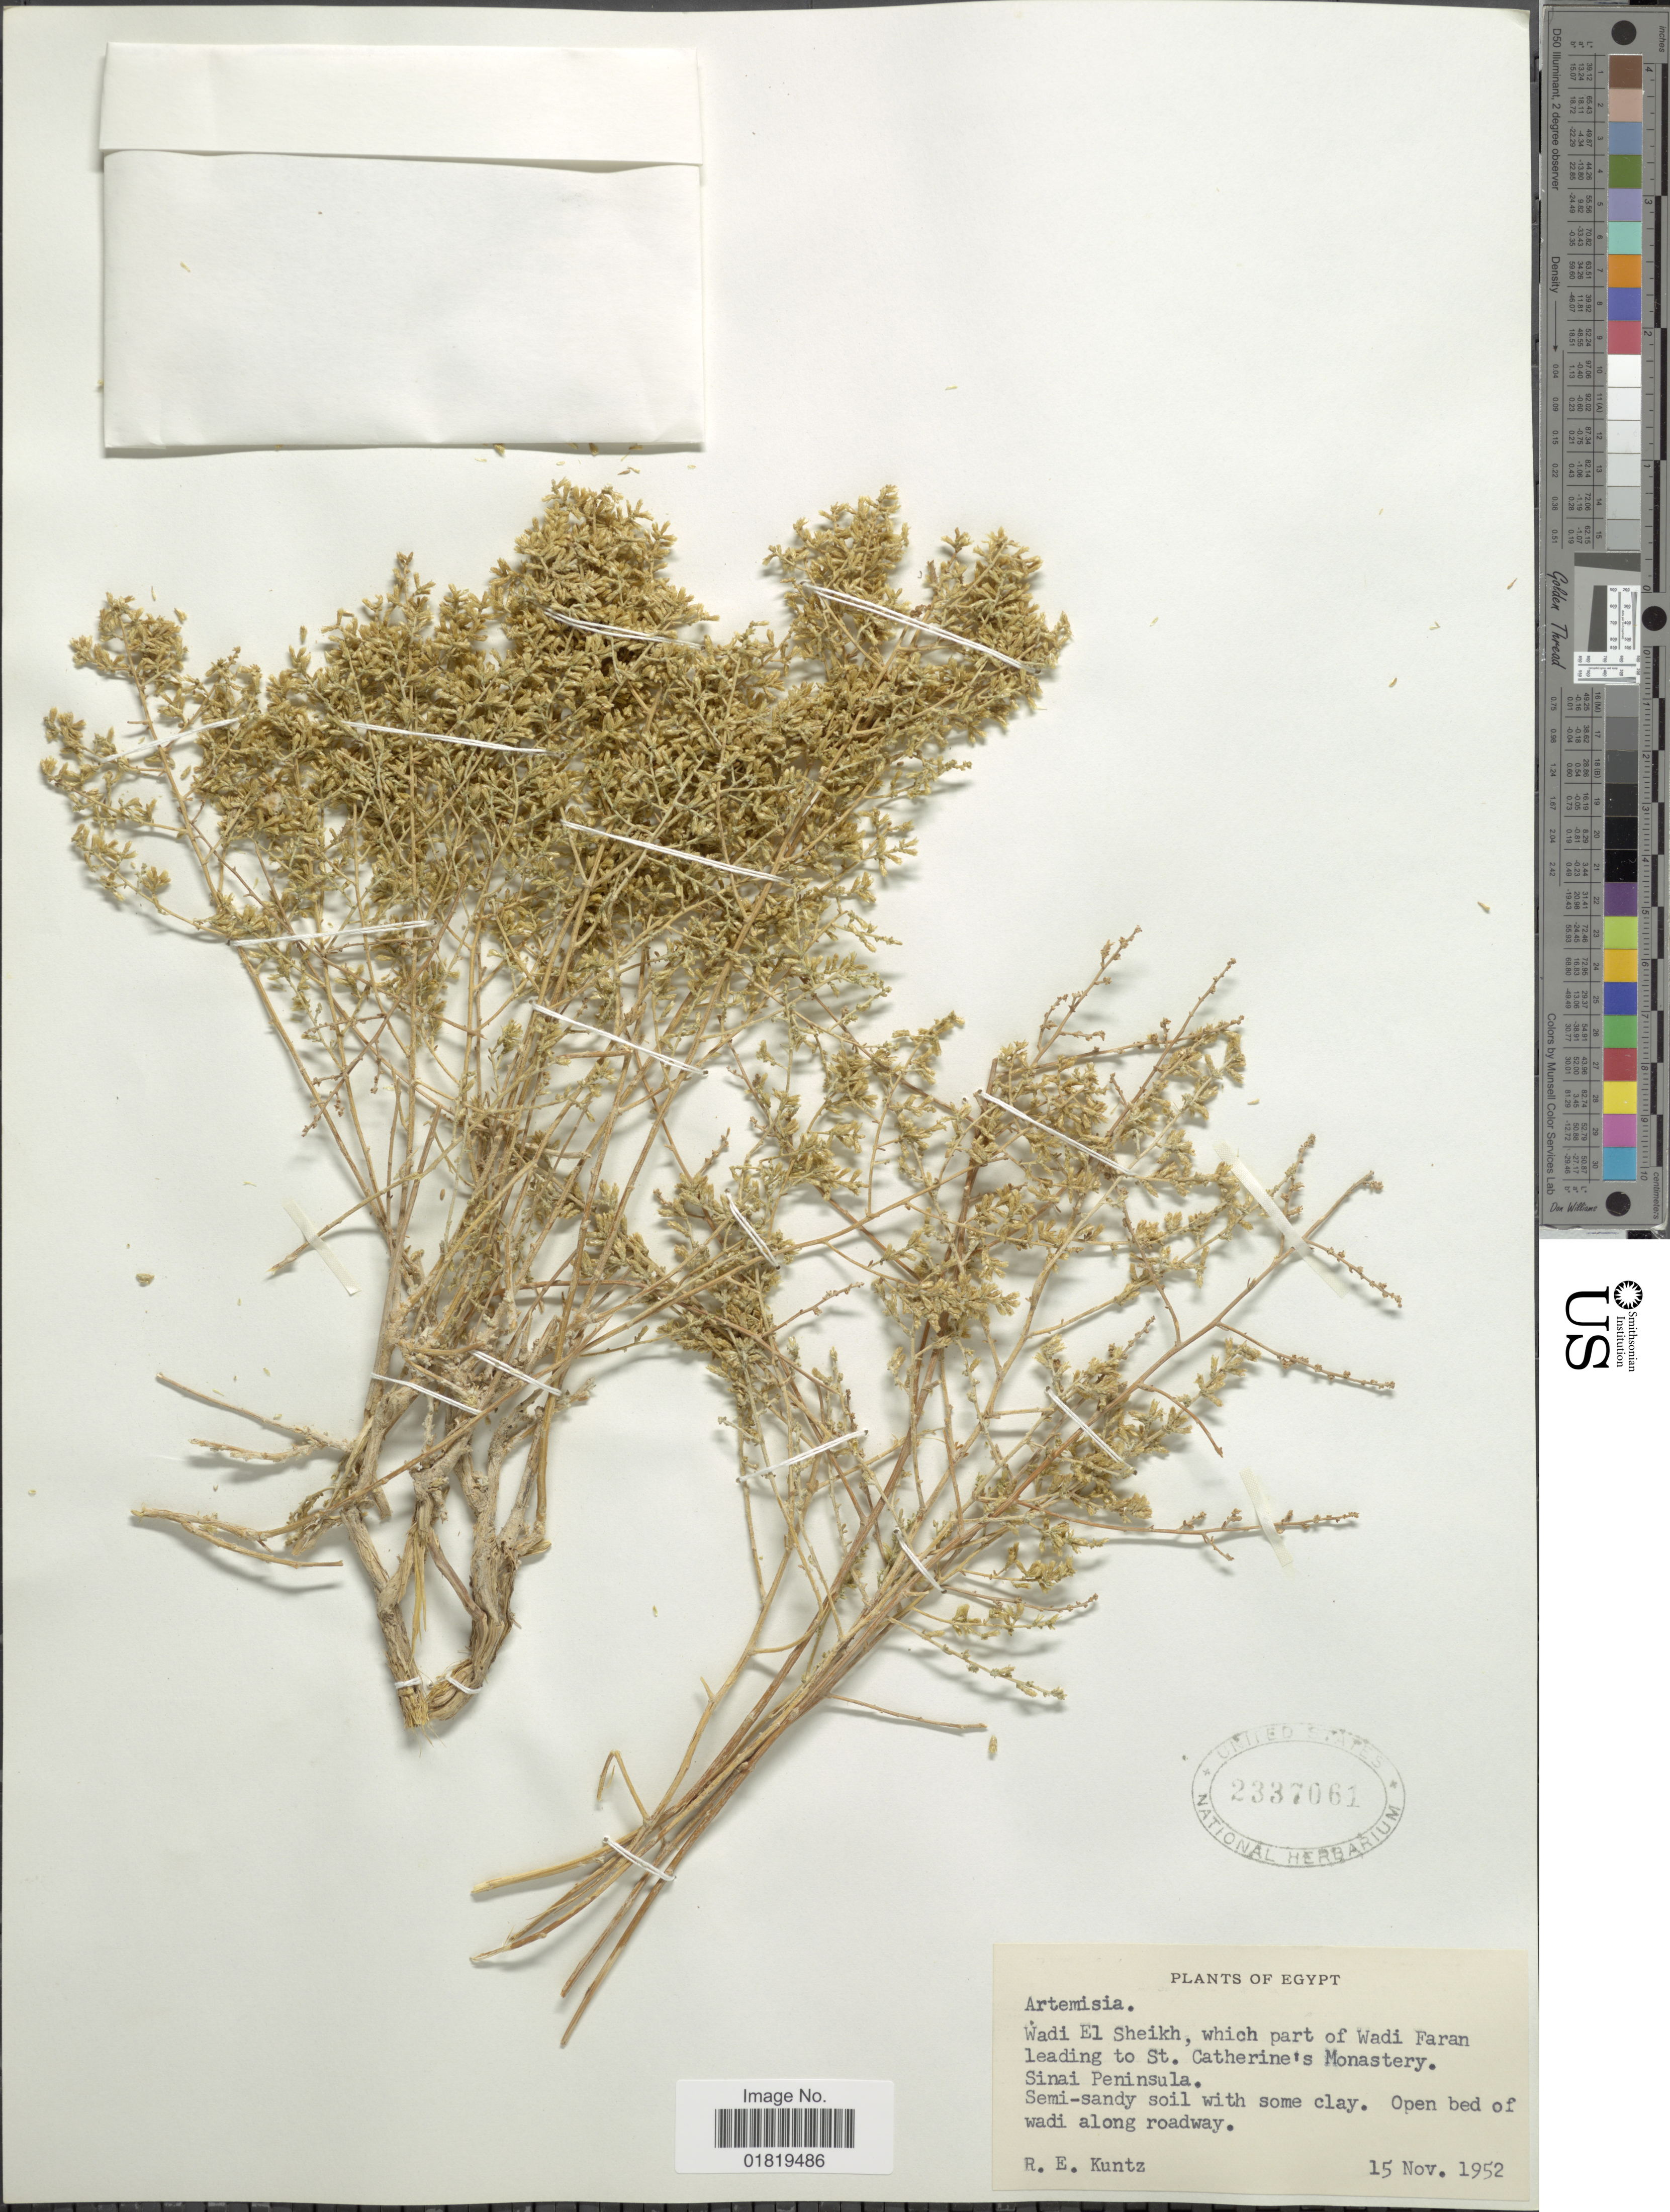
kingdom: Plantae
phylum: Tracheophyta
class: Magnoliopsida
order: Asterales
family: Asteraceae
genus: Artemisia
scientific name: Artemisia sp.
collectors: R. E. Kuntz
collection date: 1952-11-15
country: Egypt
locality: Wadi El Sheikh, which part of Wadi Faran leading to St. Catherine's Monastery, Sinai Peninsula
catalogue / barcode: US 2337061